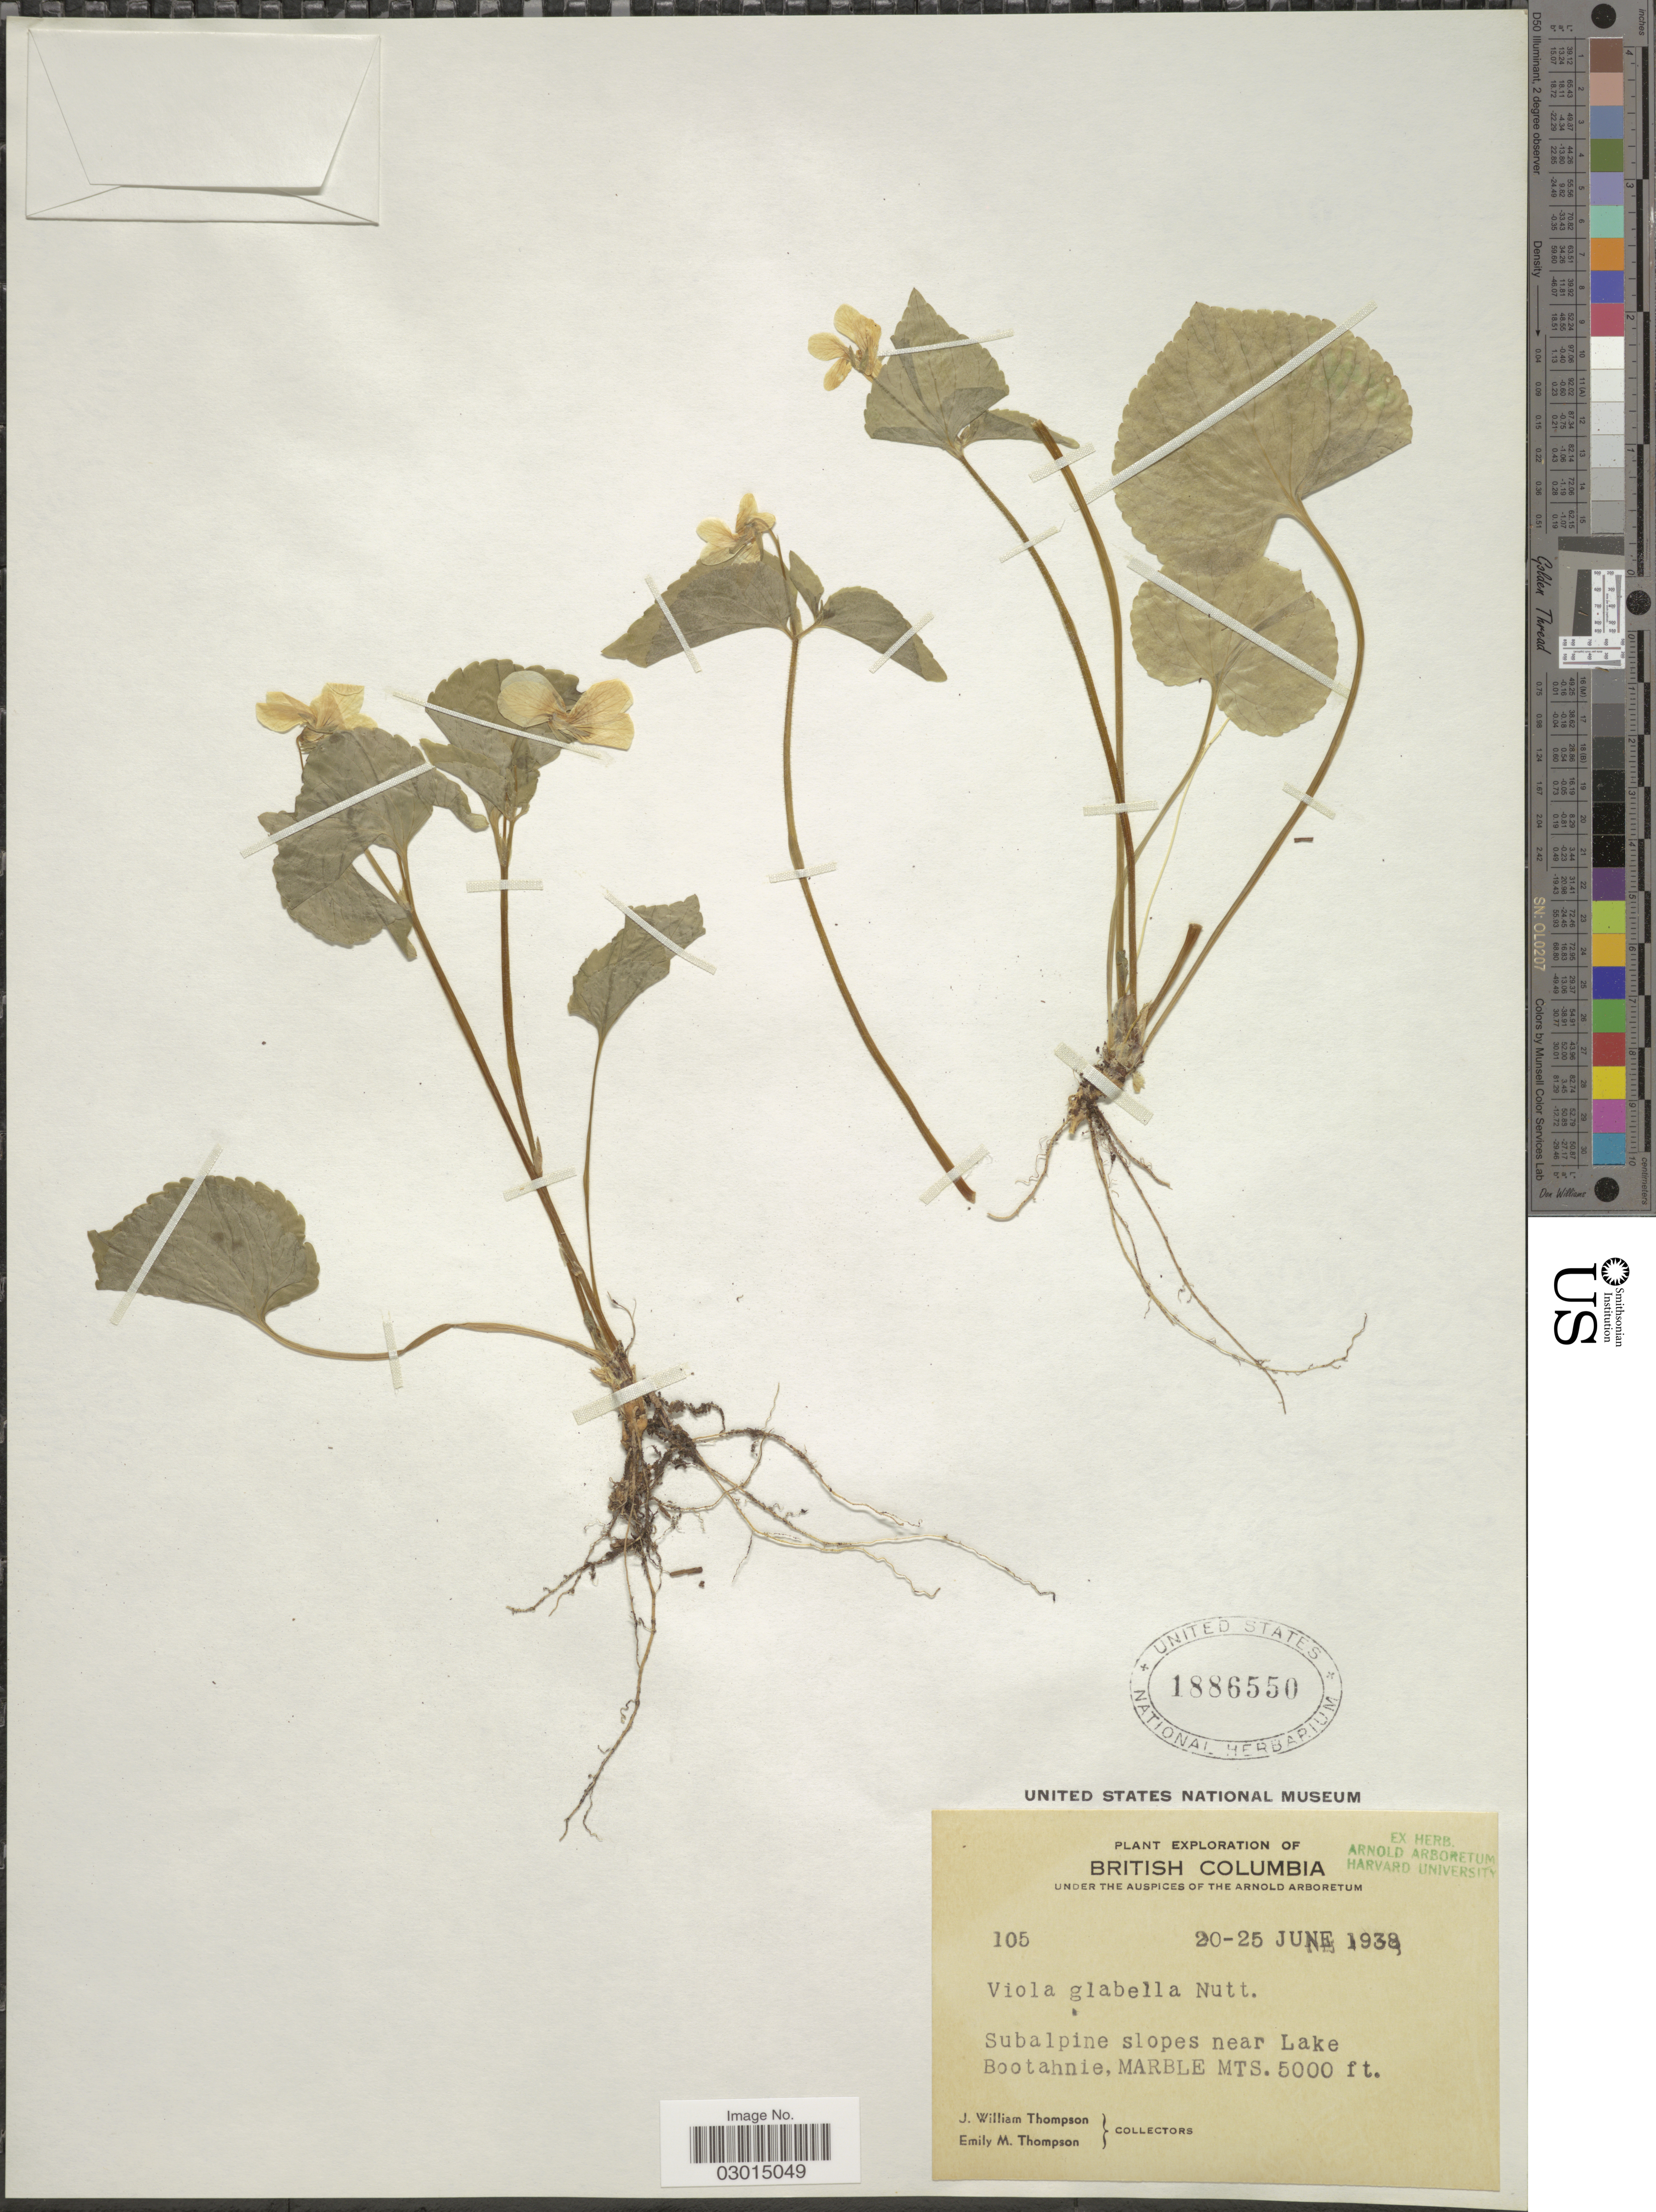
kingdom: Plantae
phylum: Tracheophyta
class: Magnoliopsida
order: Malpighiales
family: Violaceae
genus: Viola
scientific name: Viola glabella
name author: Nutt.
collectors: J. W. Thompson & E. M. Thompson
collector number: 105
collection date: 1938-06-20/1938-06-25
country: Canada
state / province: British Columbia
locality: Subalpine slopes near Lake Bootahnie, Marble Mts.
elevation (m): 1524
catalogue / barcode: US 1886550